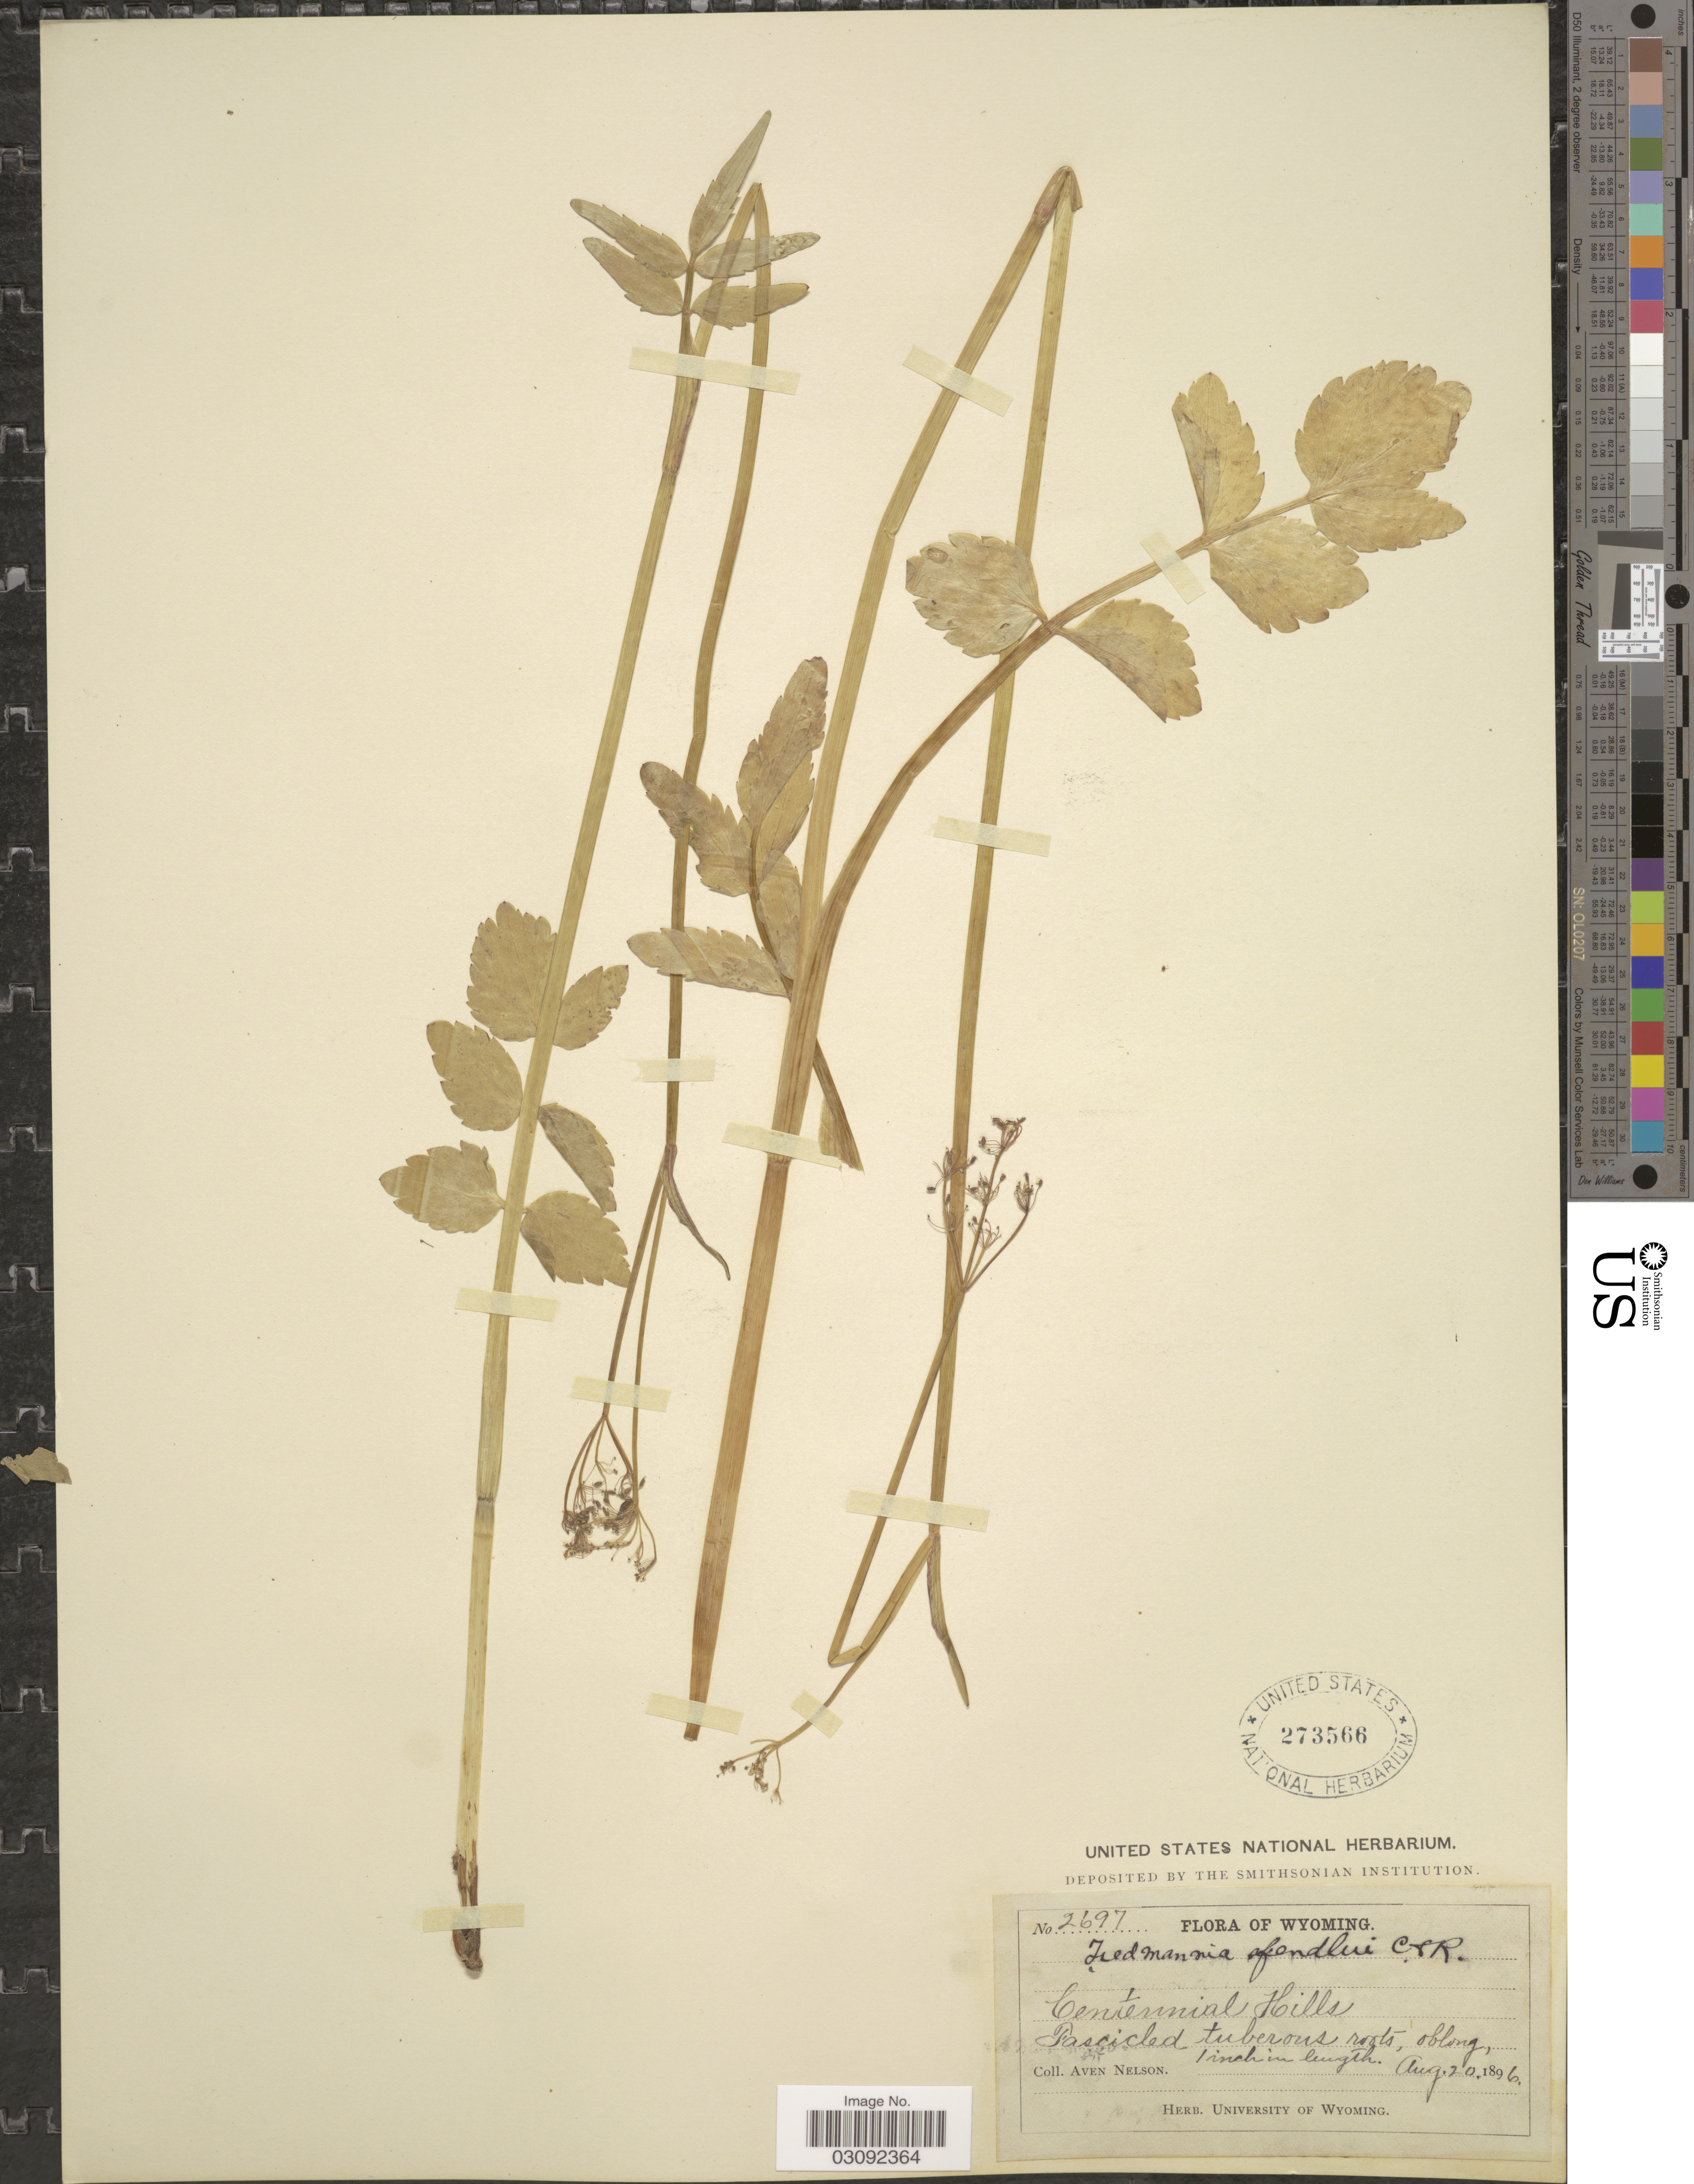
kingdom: Plantae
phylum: Tracheophyta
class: Magnoliopsida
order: Apiales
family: Apiaceae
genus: Oxypolis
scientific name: Oxypolis fendleri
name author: (A. Gray) A. Heller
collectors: A. Nelson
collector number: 2697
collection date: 1896-08-20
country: United States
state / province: Wyoming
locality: Centennial Hills.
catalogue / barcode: US 273566